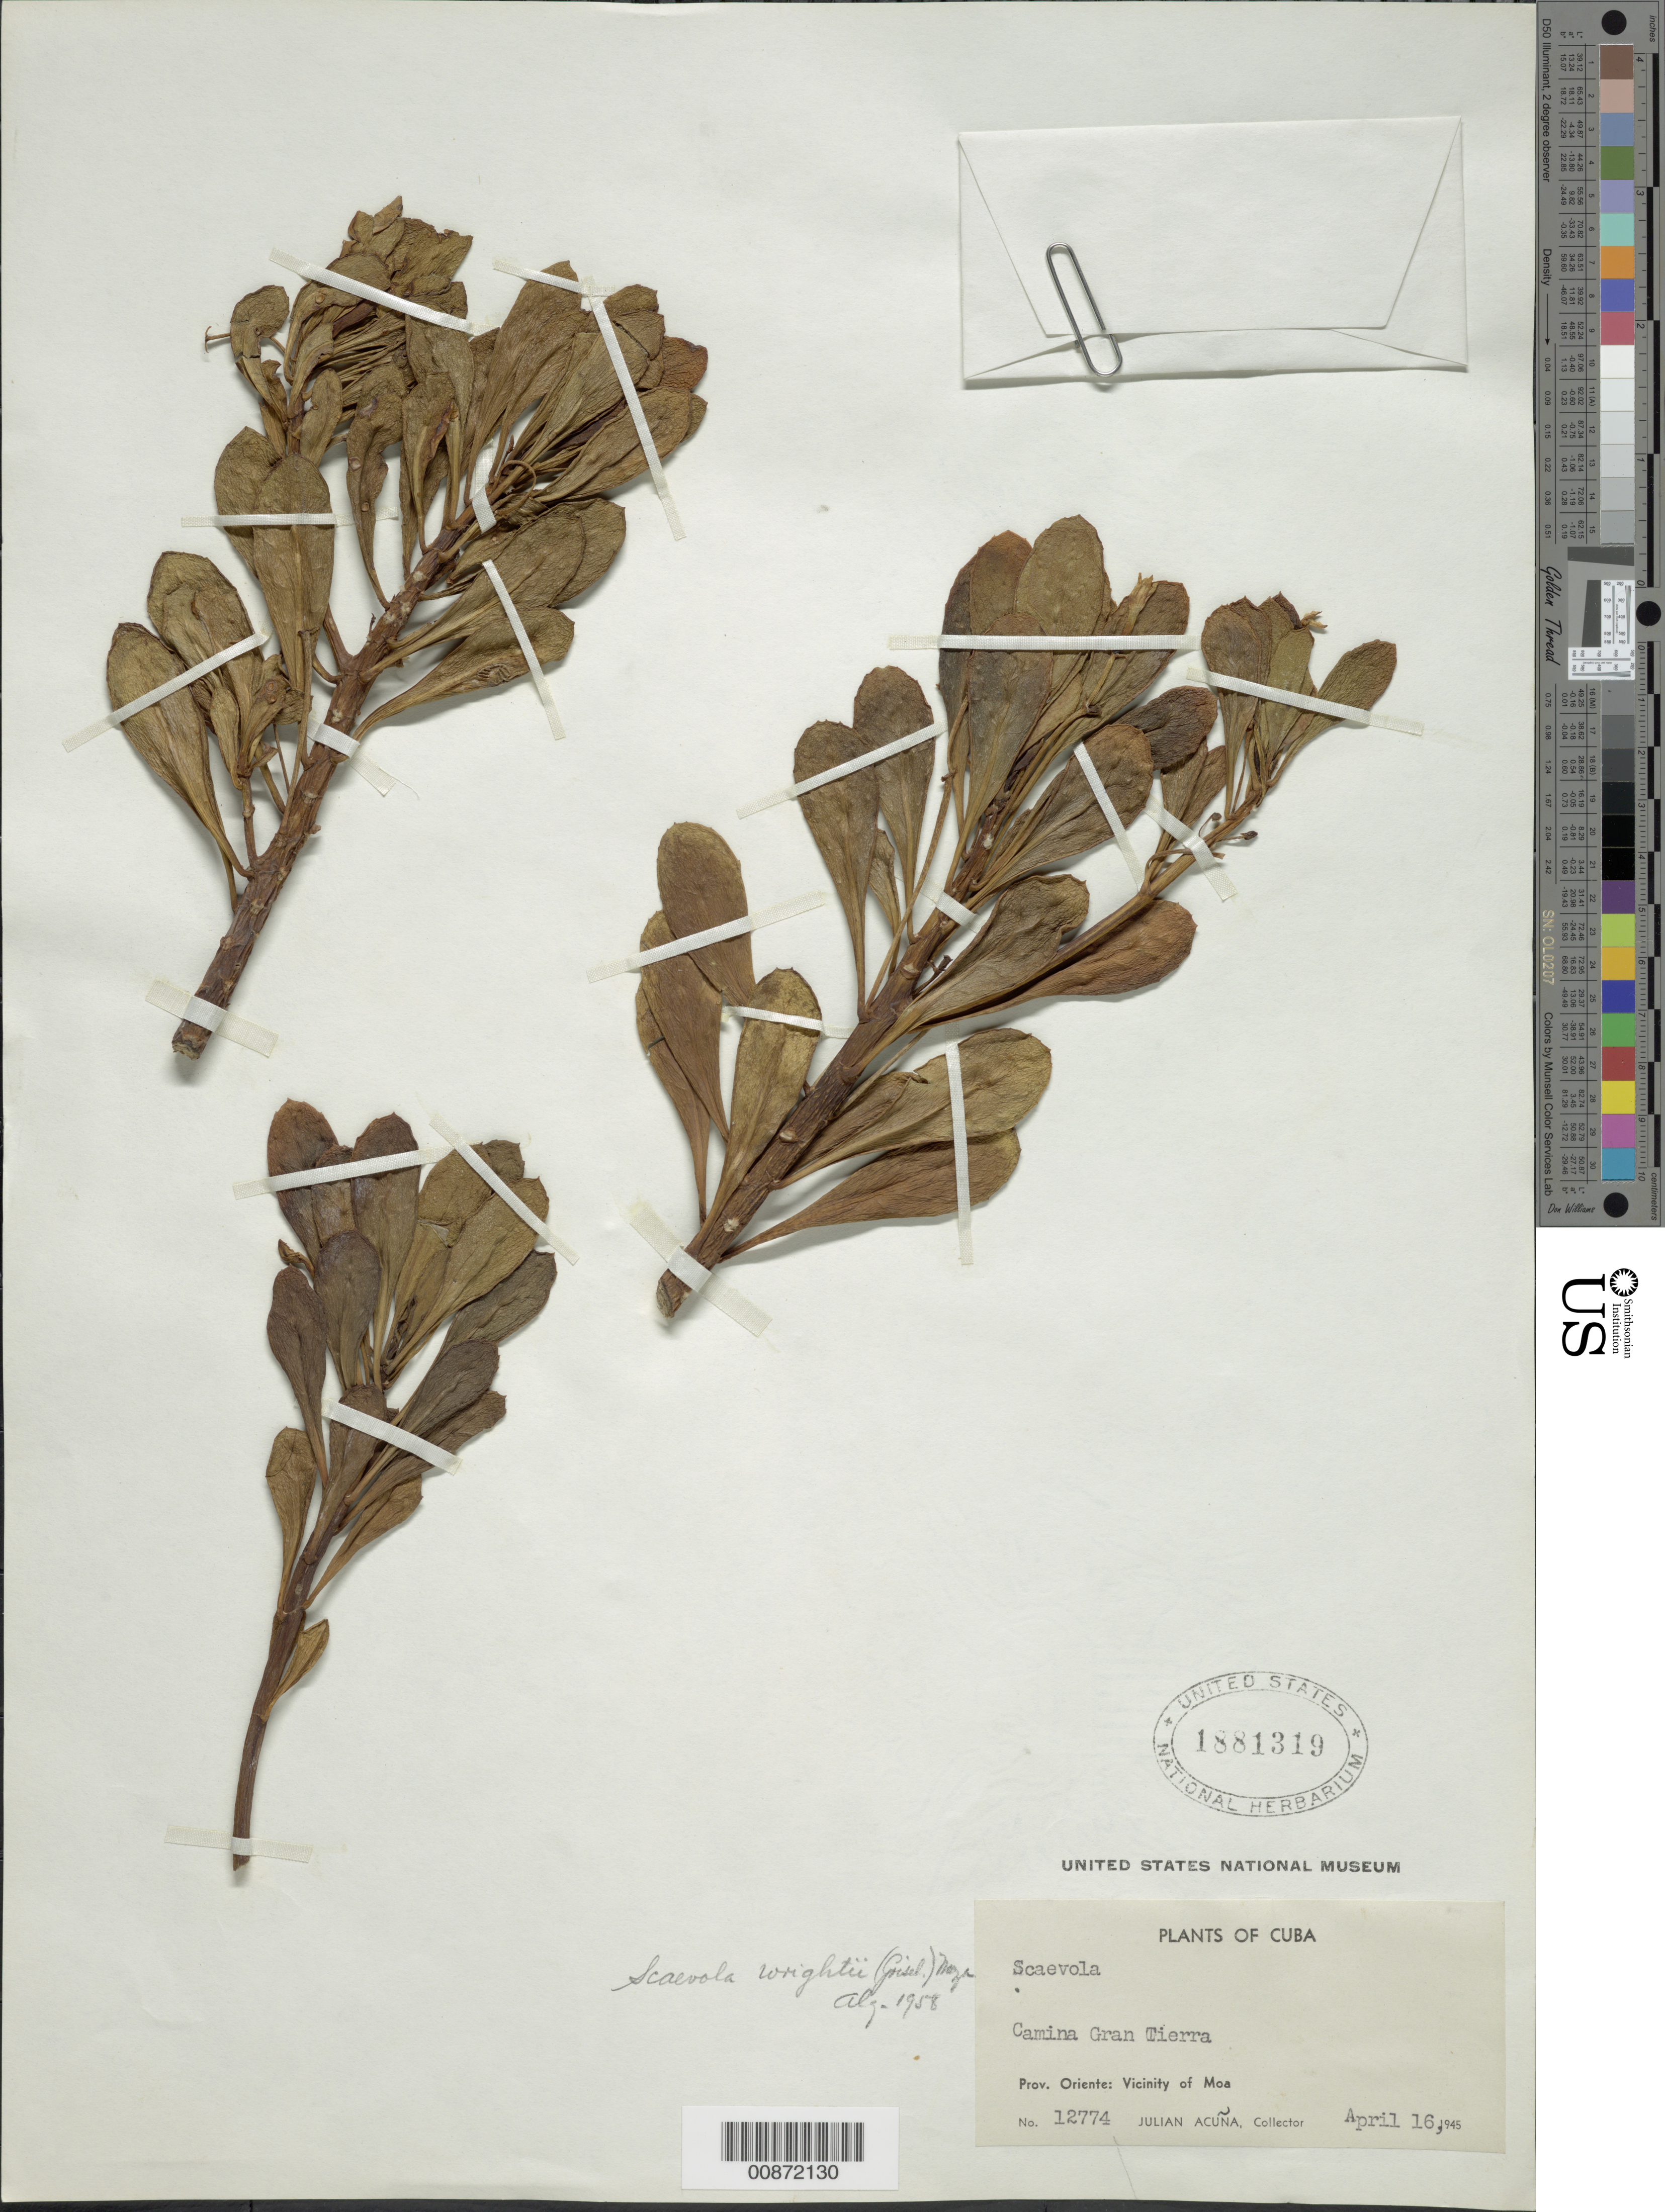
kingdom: Plantae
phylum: Tracheophyta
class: Magnoliopsida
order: Asterales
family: Goodeniaceae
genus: Scaevola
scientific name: Scaevola wrightii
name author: (Griseb.) M. Gómez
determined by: Liogier, Alain H.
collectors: J. Acuña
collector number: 12774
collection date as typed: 16 Apr 1945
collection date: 1945-04-16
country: Cuba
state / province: Oriente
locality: Camina Gran Tierra. Vicinity of Moa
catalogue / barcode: US 1881319